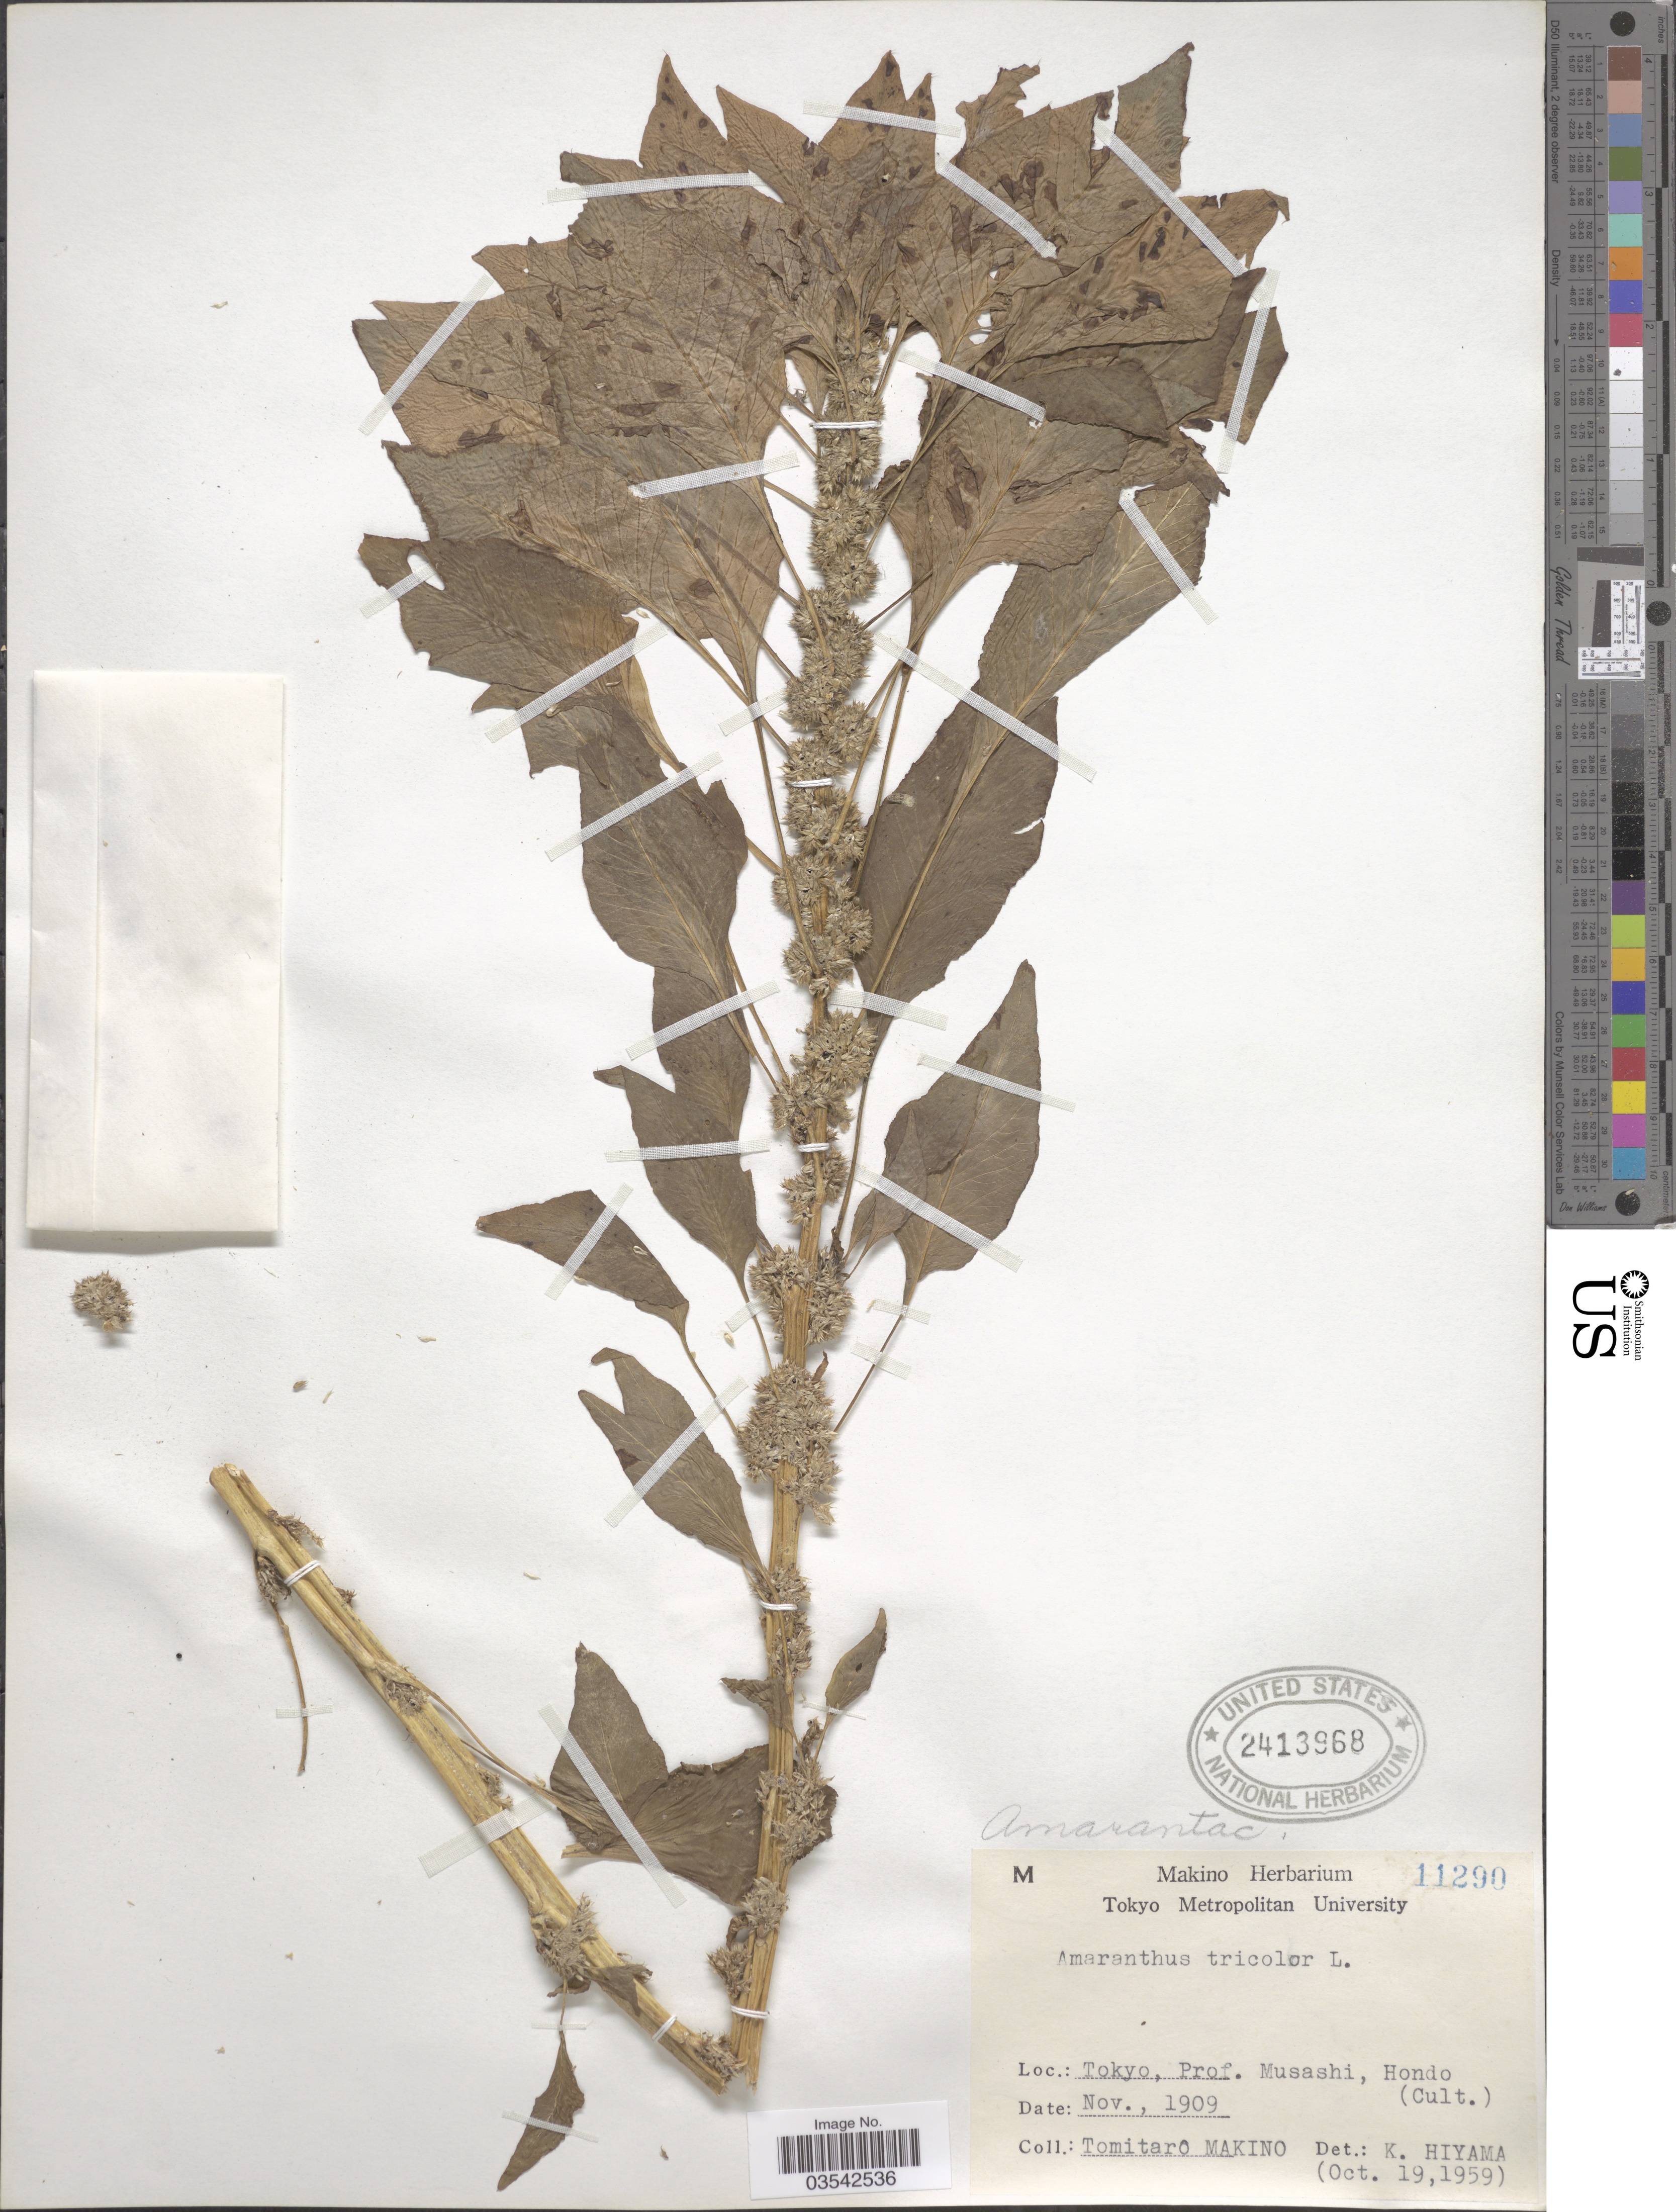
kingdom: Plantae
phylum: Tracheophyta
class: Magnoliopsida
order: Caryophyllales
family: Amaranthaceae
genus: Amaranthus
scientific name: Amaranthus tricolor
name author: L.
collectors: T. Makino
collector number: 11290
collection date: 1909-11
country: Japan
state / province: Tokyo, Federal City of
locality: Tokyo, Prof. Musashi, Hondo.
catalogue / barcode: US 2413968